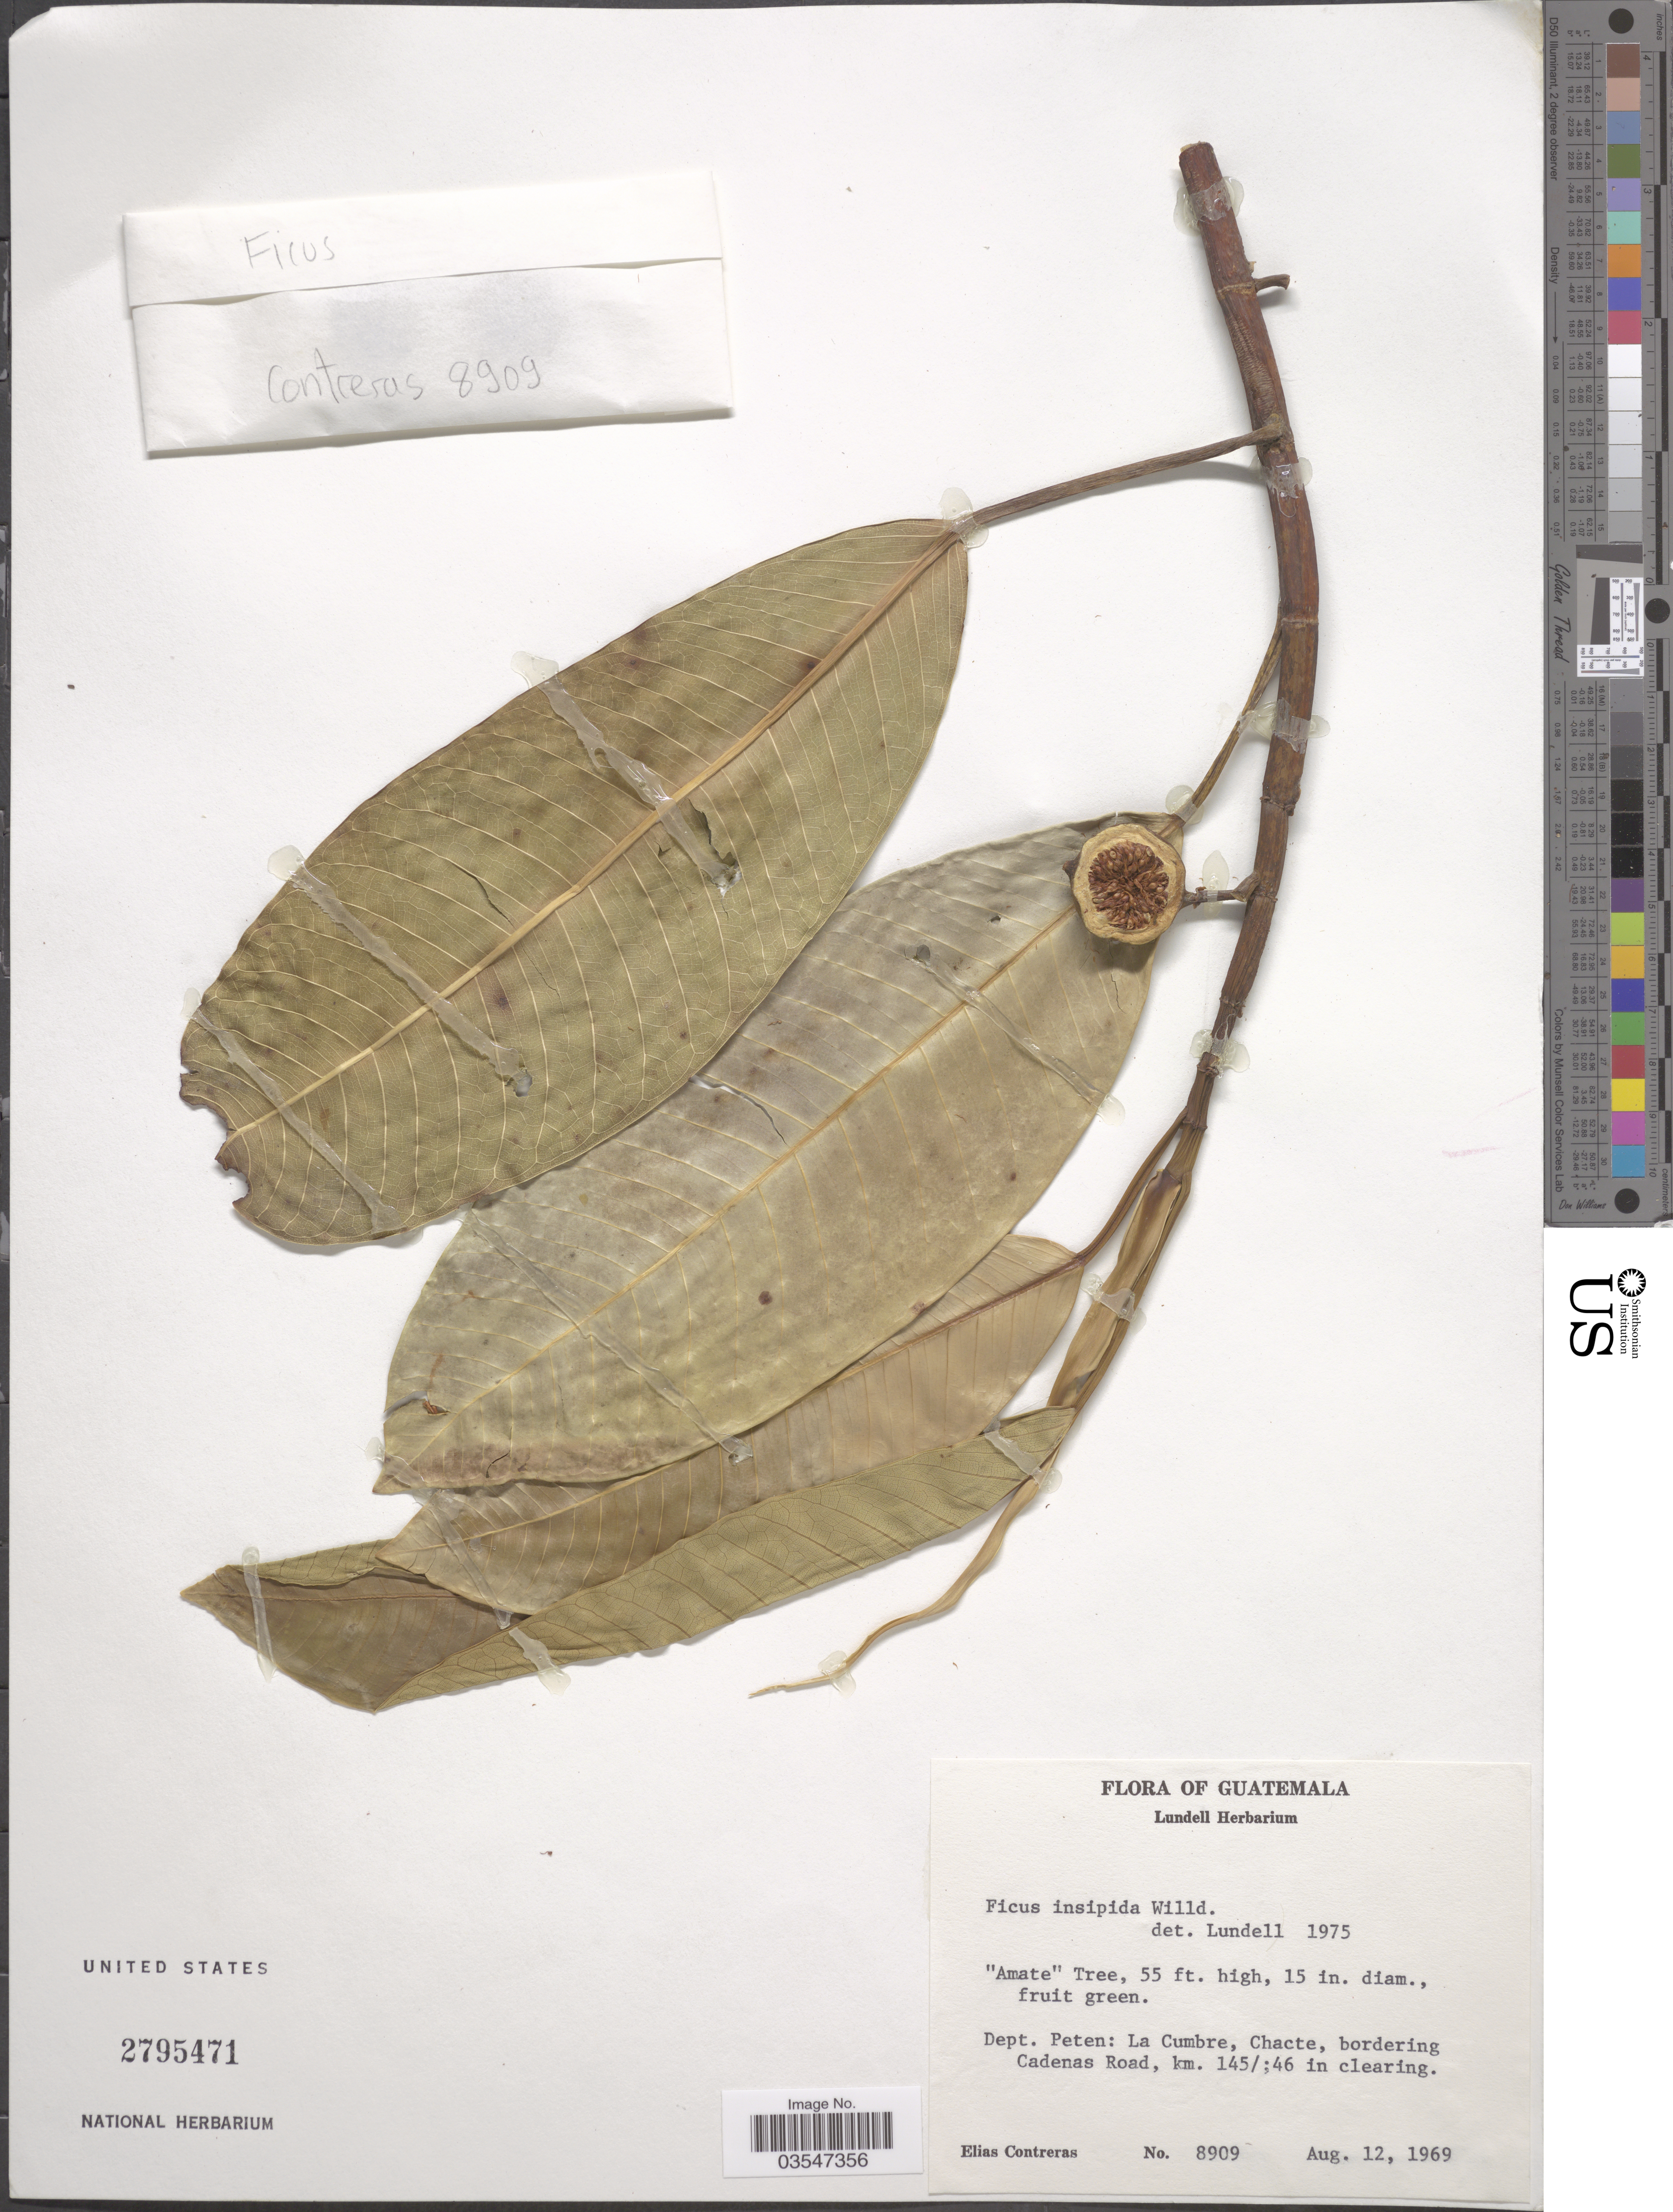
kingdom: Plantae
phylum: Tracheophyta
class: Magnoliopsida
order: Rosales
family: Moraceae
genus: Ficus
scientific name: Ficus insipida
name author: Willd.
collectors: E. Contreras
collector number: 8909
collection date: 1969-08-12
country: Guatemala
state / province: El Peten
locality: Dept. Peten: La Cumbre, Chacte, bordering Cadenas Road, km. 145/;46 in clearing.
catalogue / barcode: US 2795471